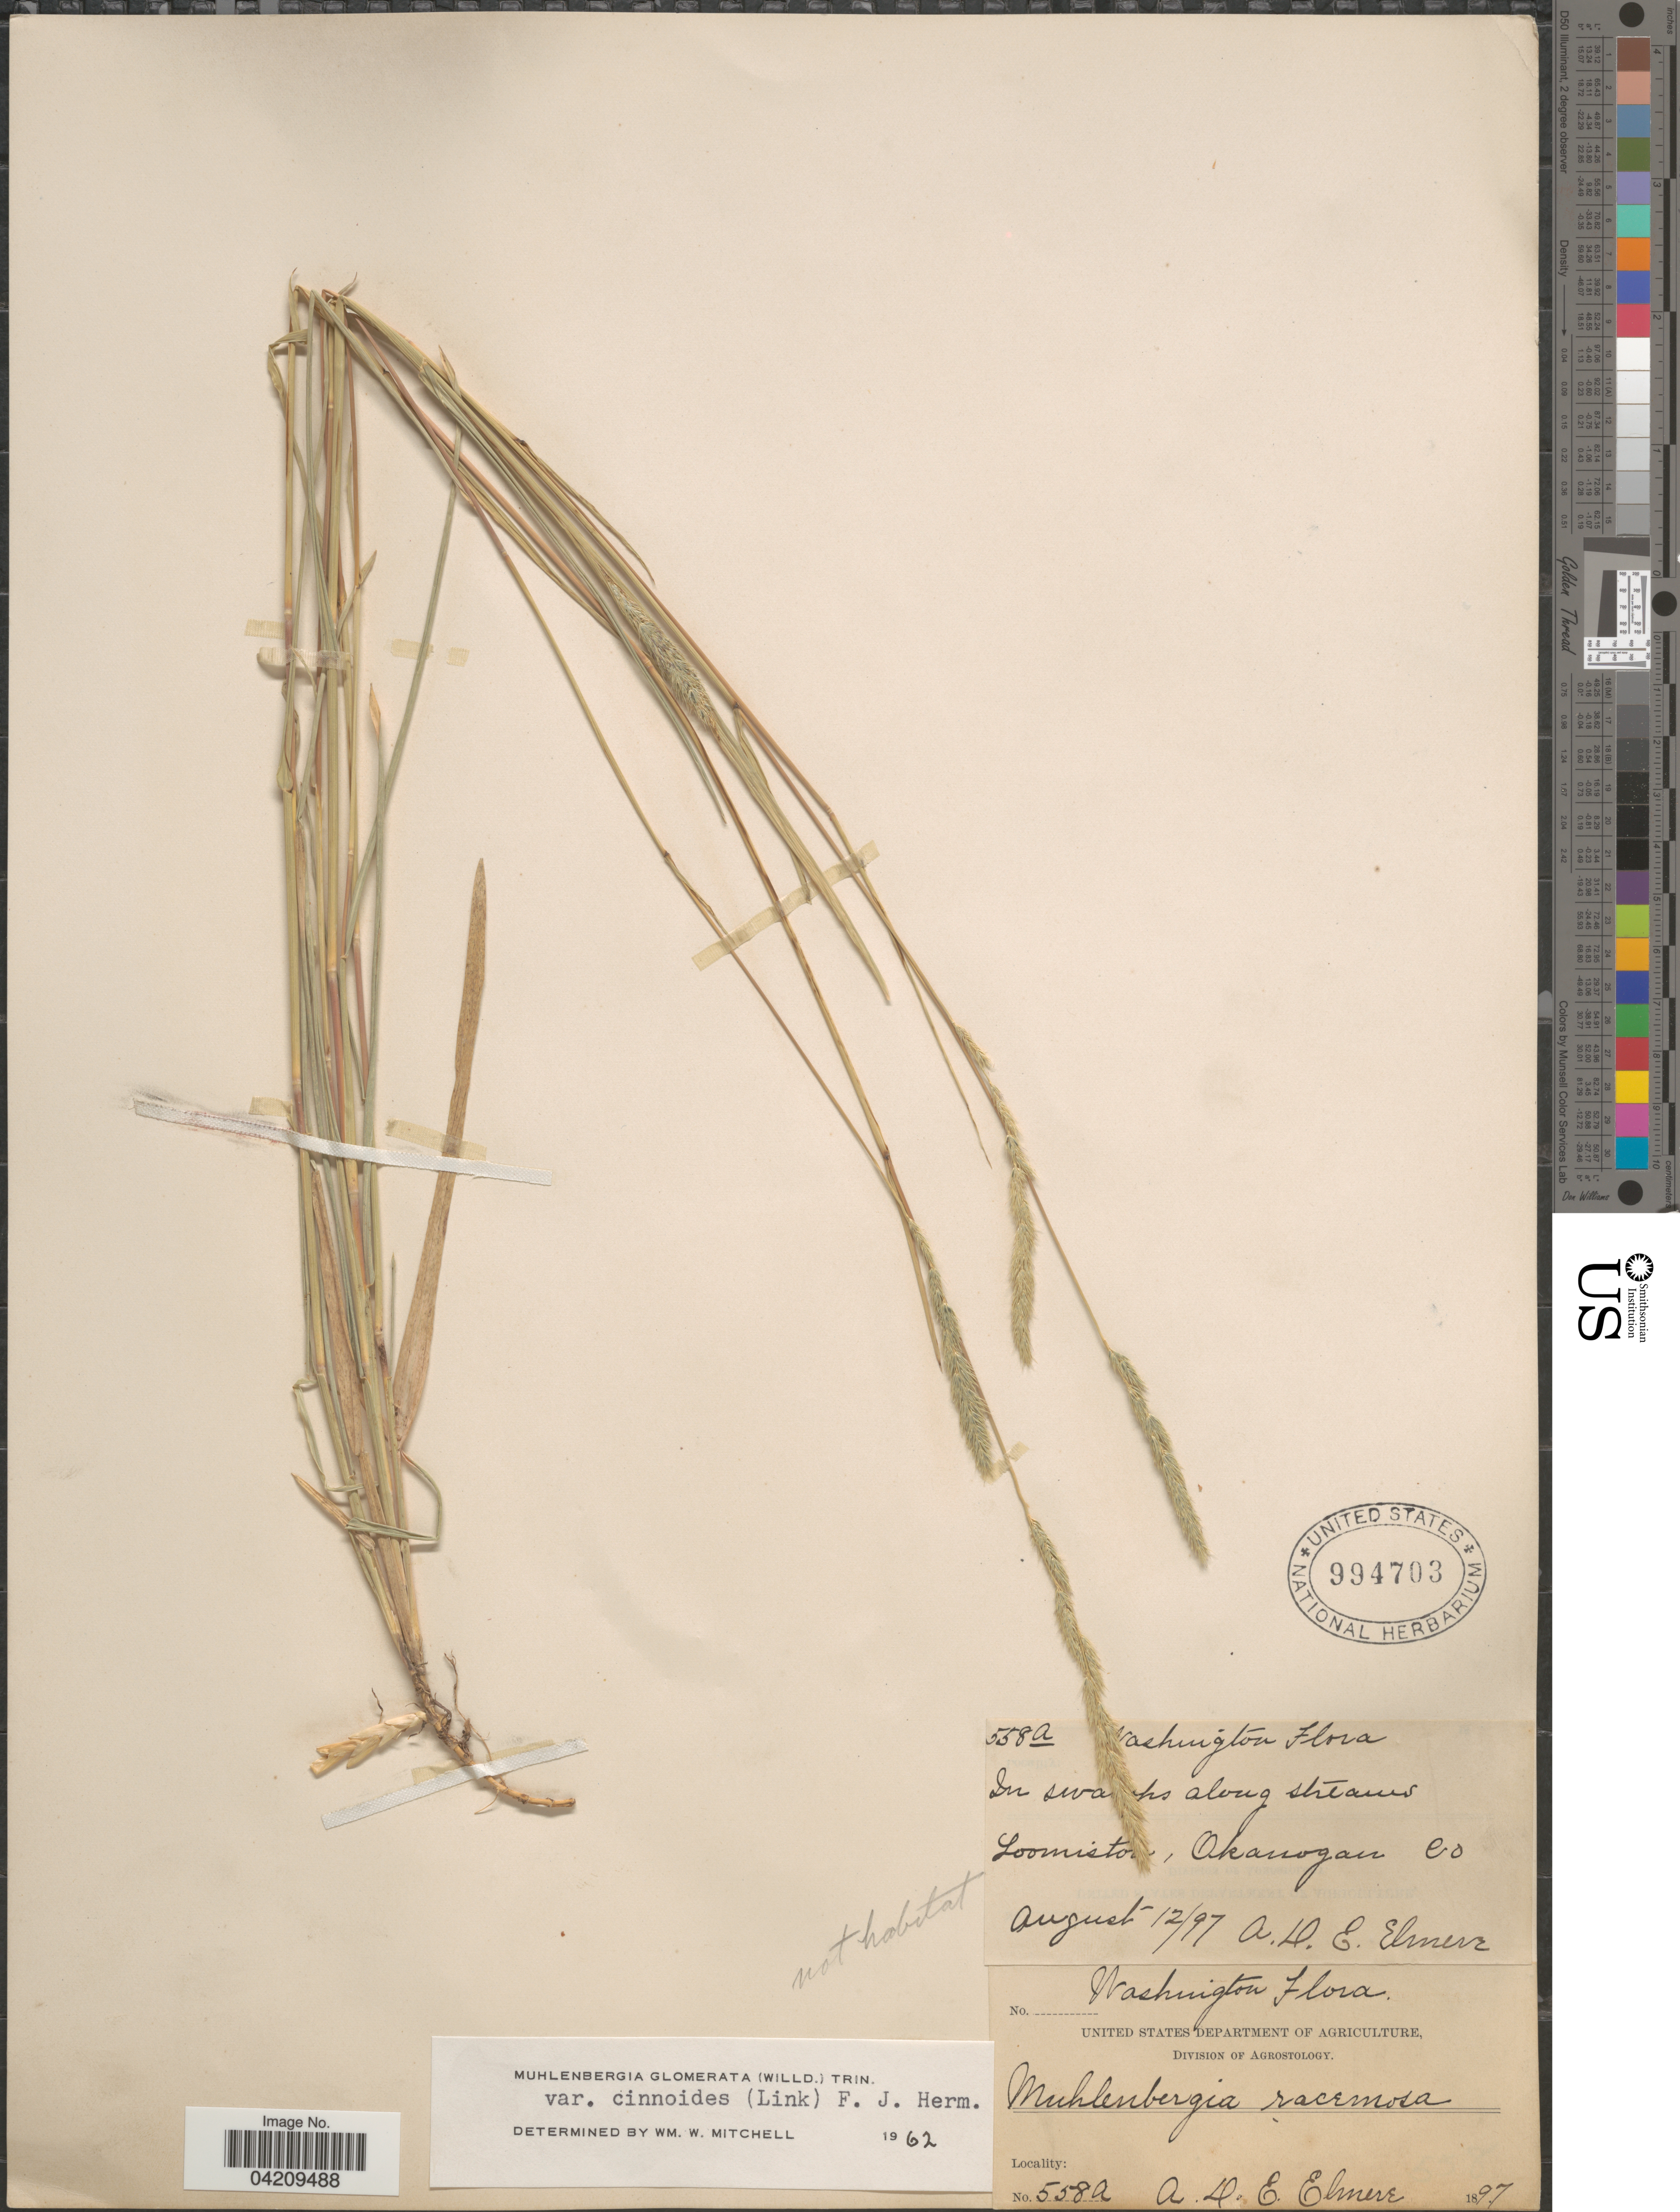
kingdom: Plantae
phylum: Tracheophyta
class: Liliopsida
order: Poales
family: Poaceae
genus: Muhlenbergia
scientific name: Muhlenbergia glomerata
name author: (Willd.) Trin.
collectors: A. D. E. Elmer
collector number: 558a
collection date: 1897-08-12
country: United States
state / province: Washington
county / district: Okanogan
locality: Along streams Loomiston, Okanogan Co.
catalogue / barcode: US 994703